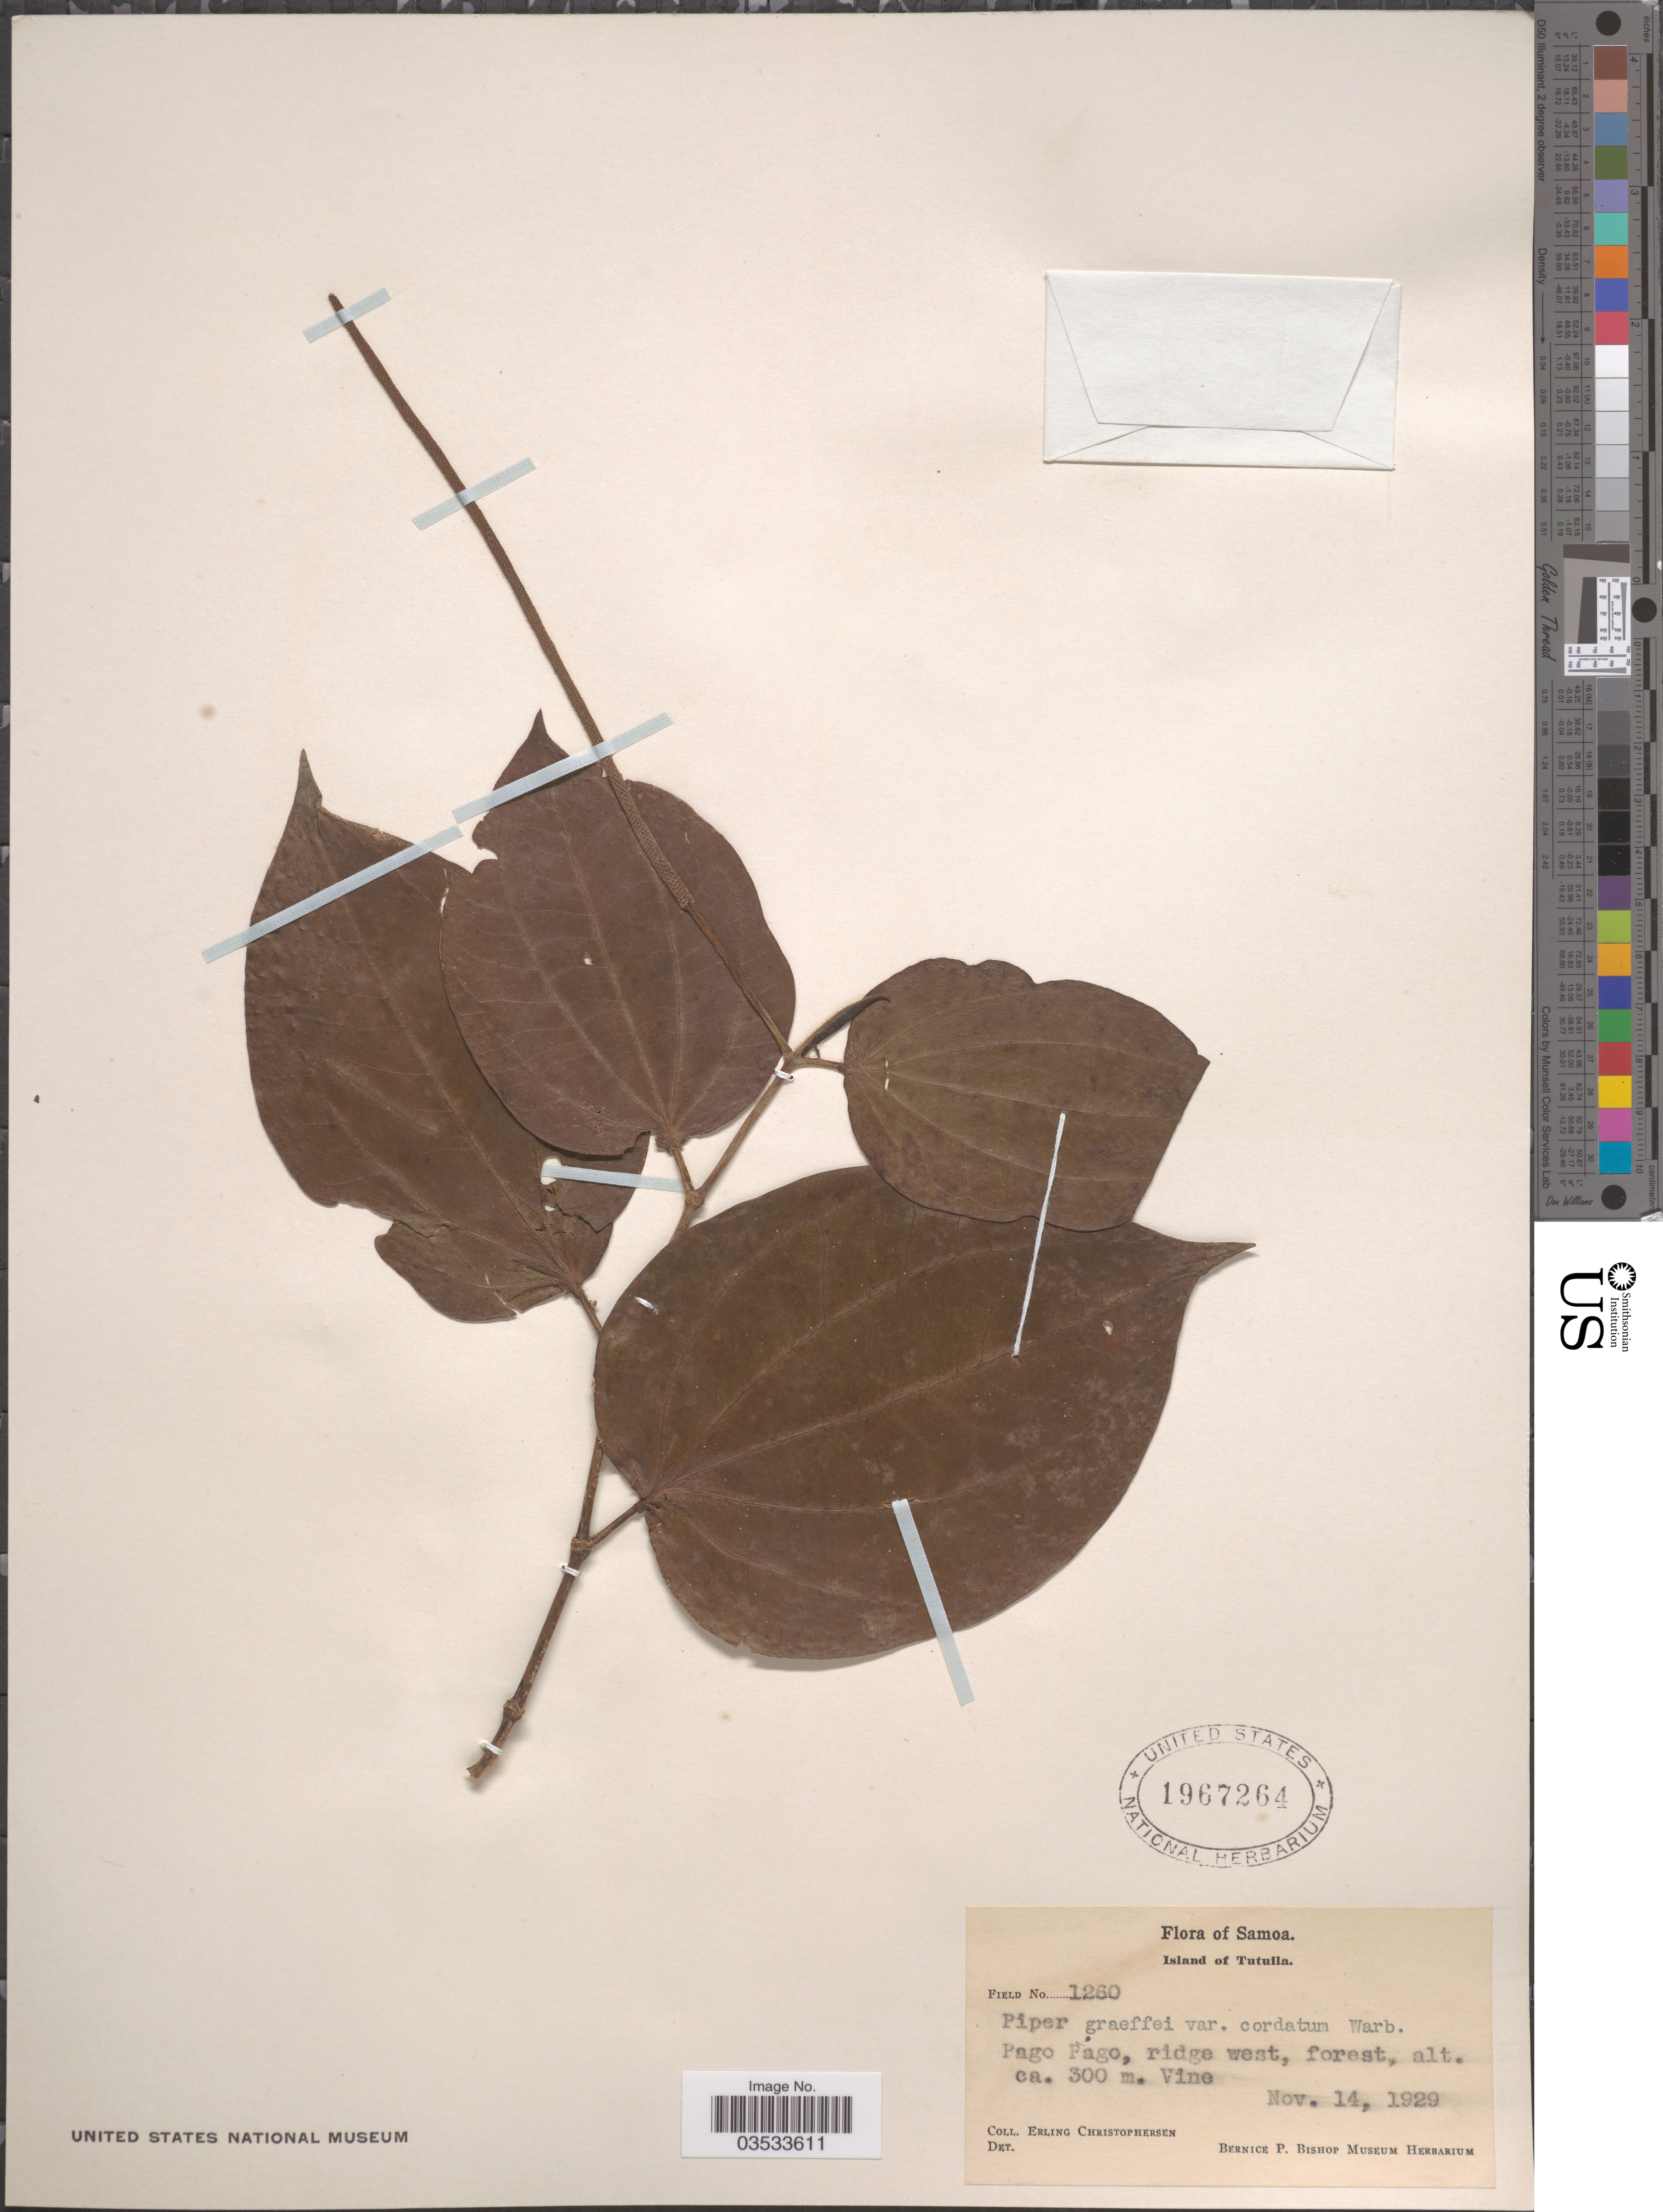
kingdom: Plantae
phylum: Tracheophyta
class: Magnoliopsida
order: Piperales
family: Piperaceae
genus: Piper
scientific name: Piper graeffei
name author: Warb.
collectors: E. Christophersen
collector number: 1260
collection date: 1929-11-14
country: American Samoa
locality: Samoa. Island of Tutuila. Pago Pago, ridge west.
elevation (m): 300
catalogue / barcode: US 1967264